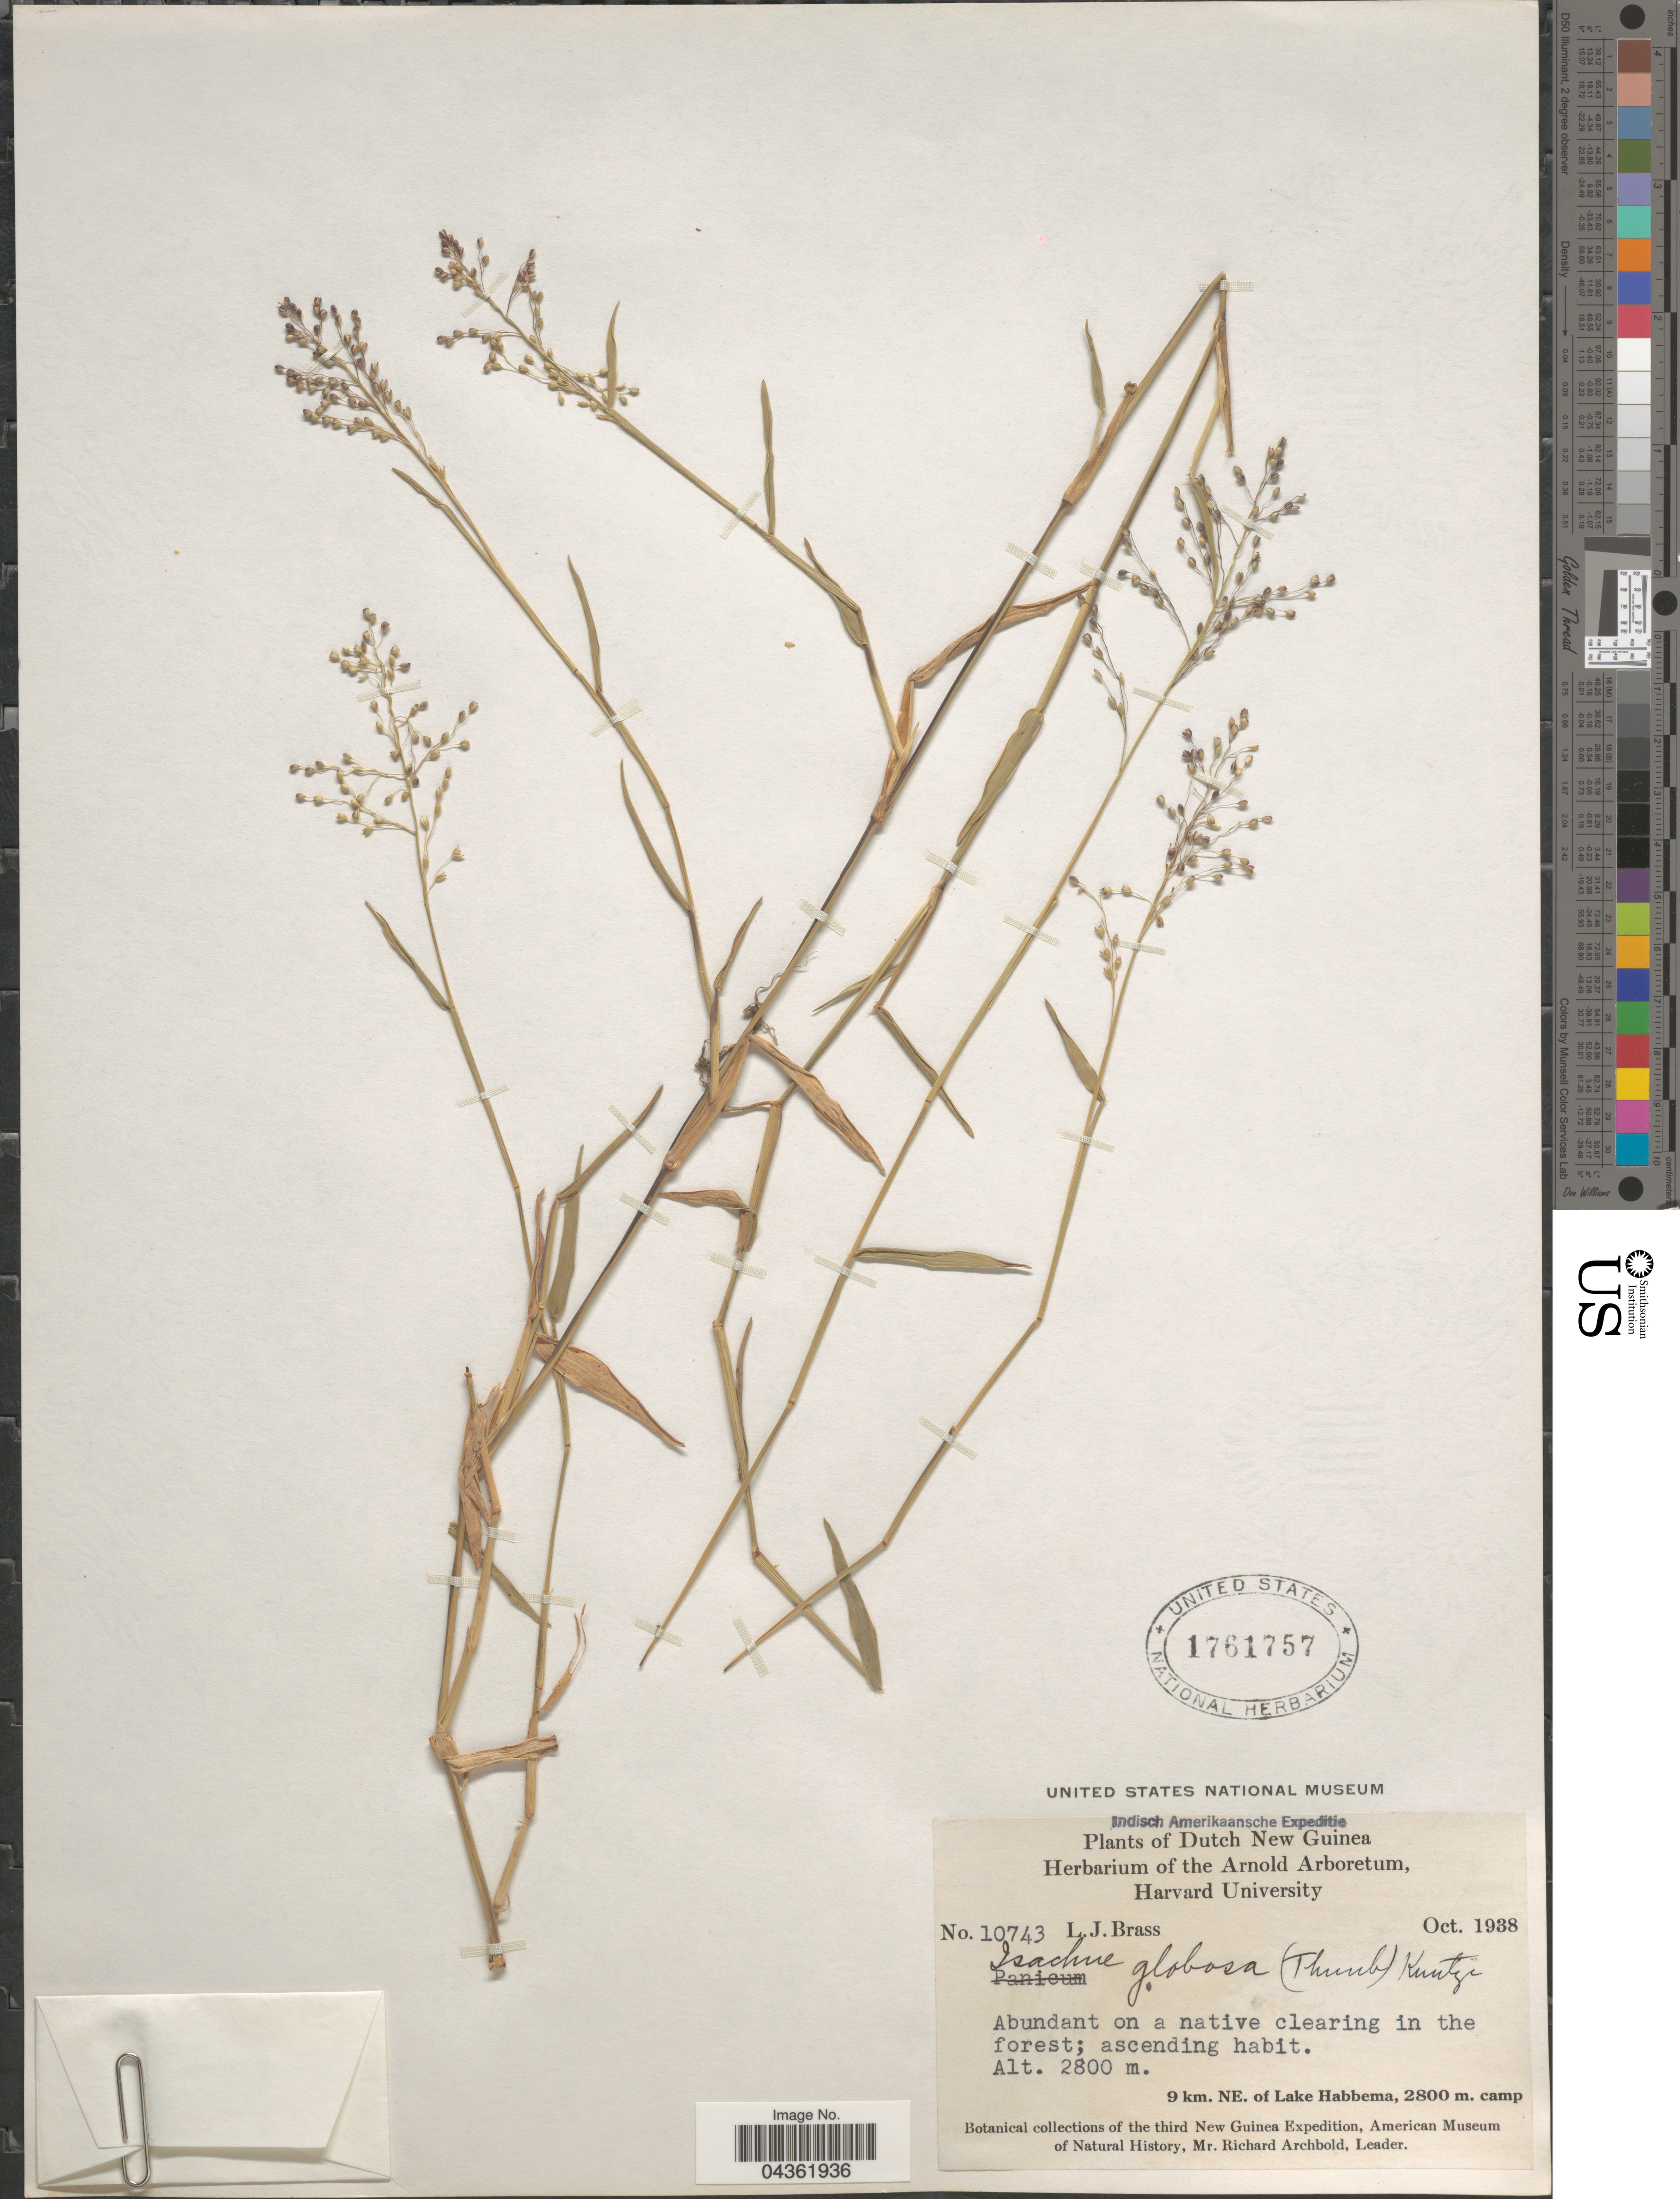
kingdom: Plantae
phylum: Tracheophyta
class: Liliopsida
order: Poales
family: Poaceae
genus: Isachne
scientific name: Isachne globosa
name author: (Thunb.) Kuntze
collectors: L. J. Brass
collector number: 10743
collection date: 1938-10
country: Indonesia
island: New Guinea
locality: Indisch Amerikaansche Expeditie. Dutch New Guinea. 9 km. NE. of Lake Habbema camp. The third New Guinea Expedition, American Museum of Natural History.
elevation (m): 2800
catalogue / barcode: US 1761757